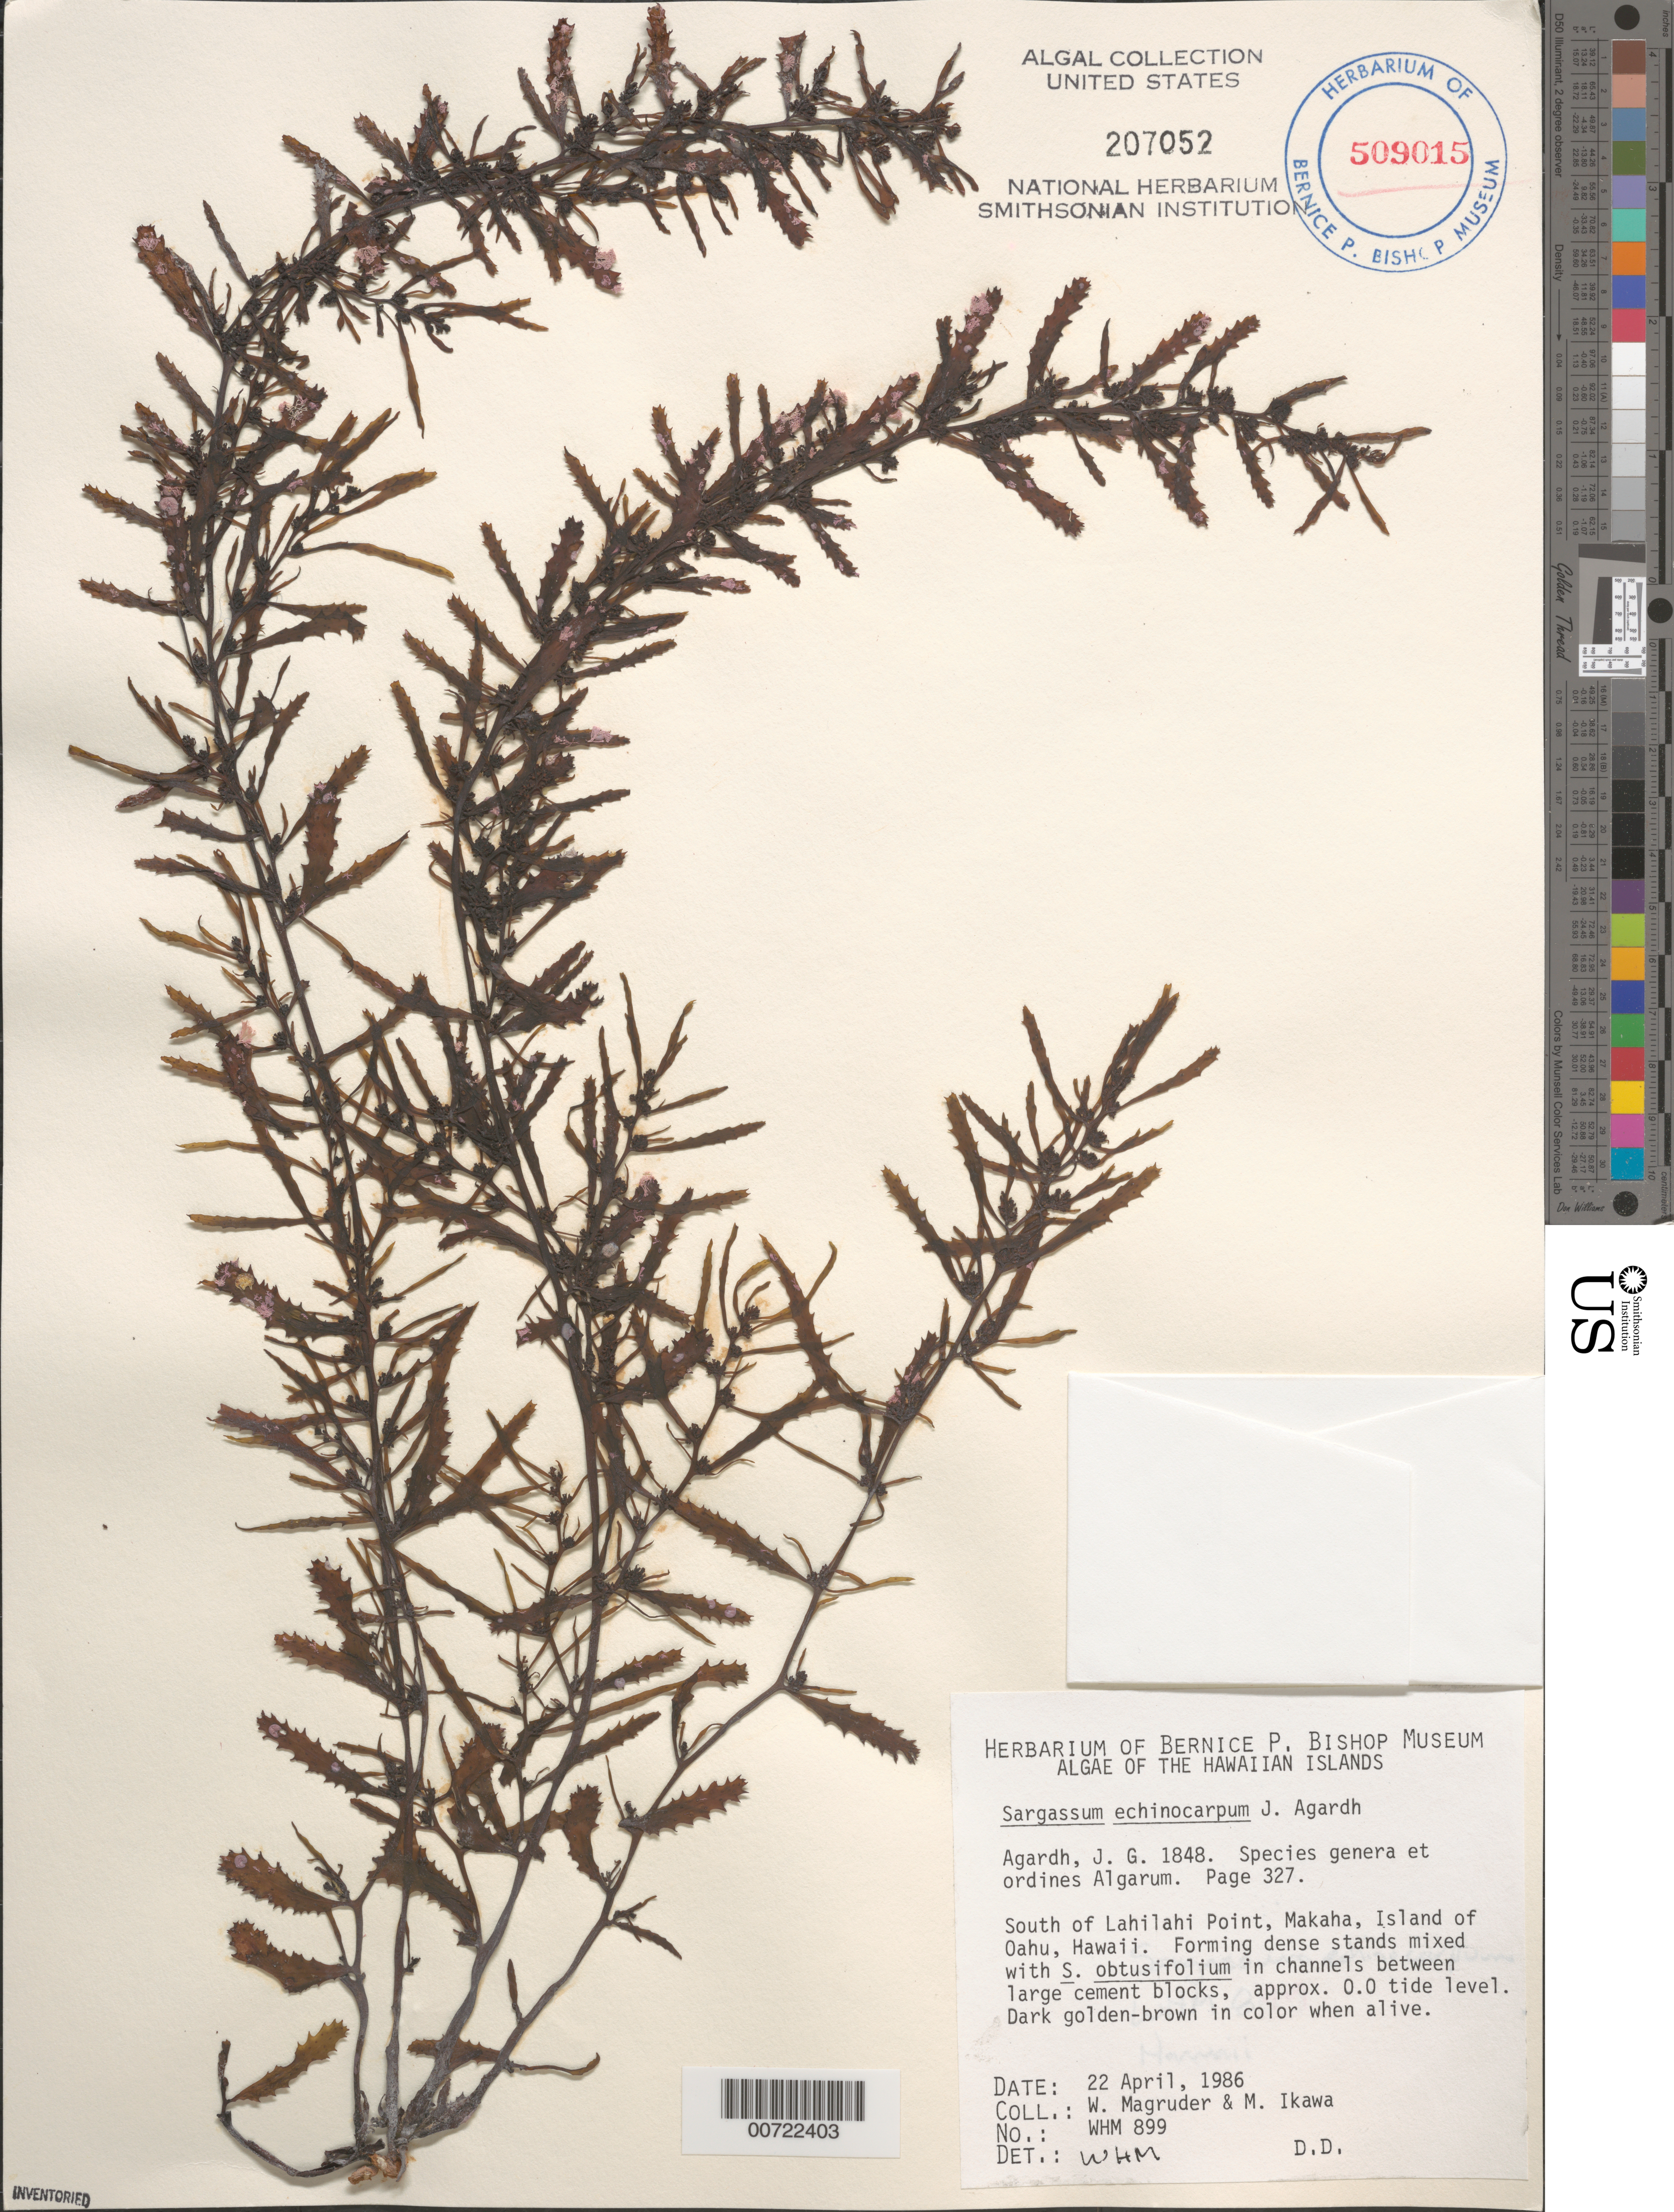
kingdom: Chromista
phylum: Ochrophyta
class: Phaeophyceae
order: Fucales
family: Sargassaceae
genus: Sargassum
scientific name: Sargassum aquifolium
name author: (Turner) C. Agardh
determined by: Algae name updating Project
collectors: W. Magruder & M. Ikawa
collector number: WHM 899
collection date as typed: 22 Apr 1986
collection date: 1986-04-22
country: United States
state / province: Hawaii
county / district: Honolulu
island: Oahu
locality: Makaha, south of Lahilahi Point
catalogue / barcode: US 207052